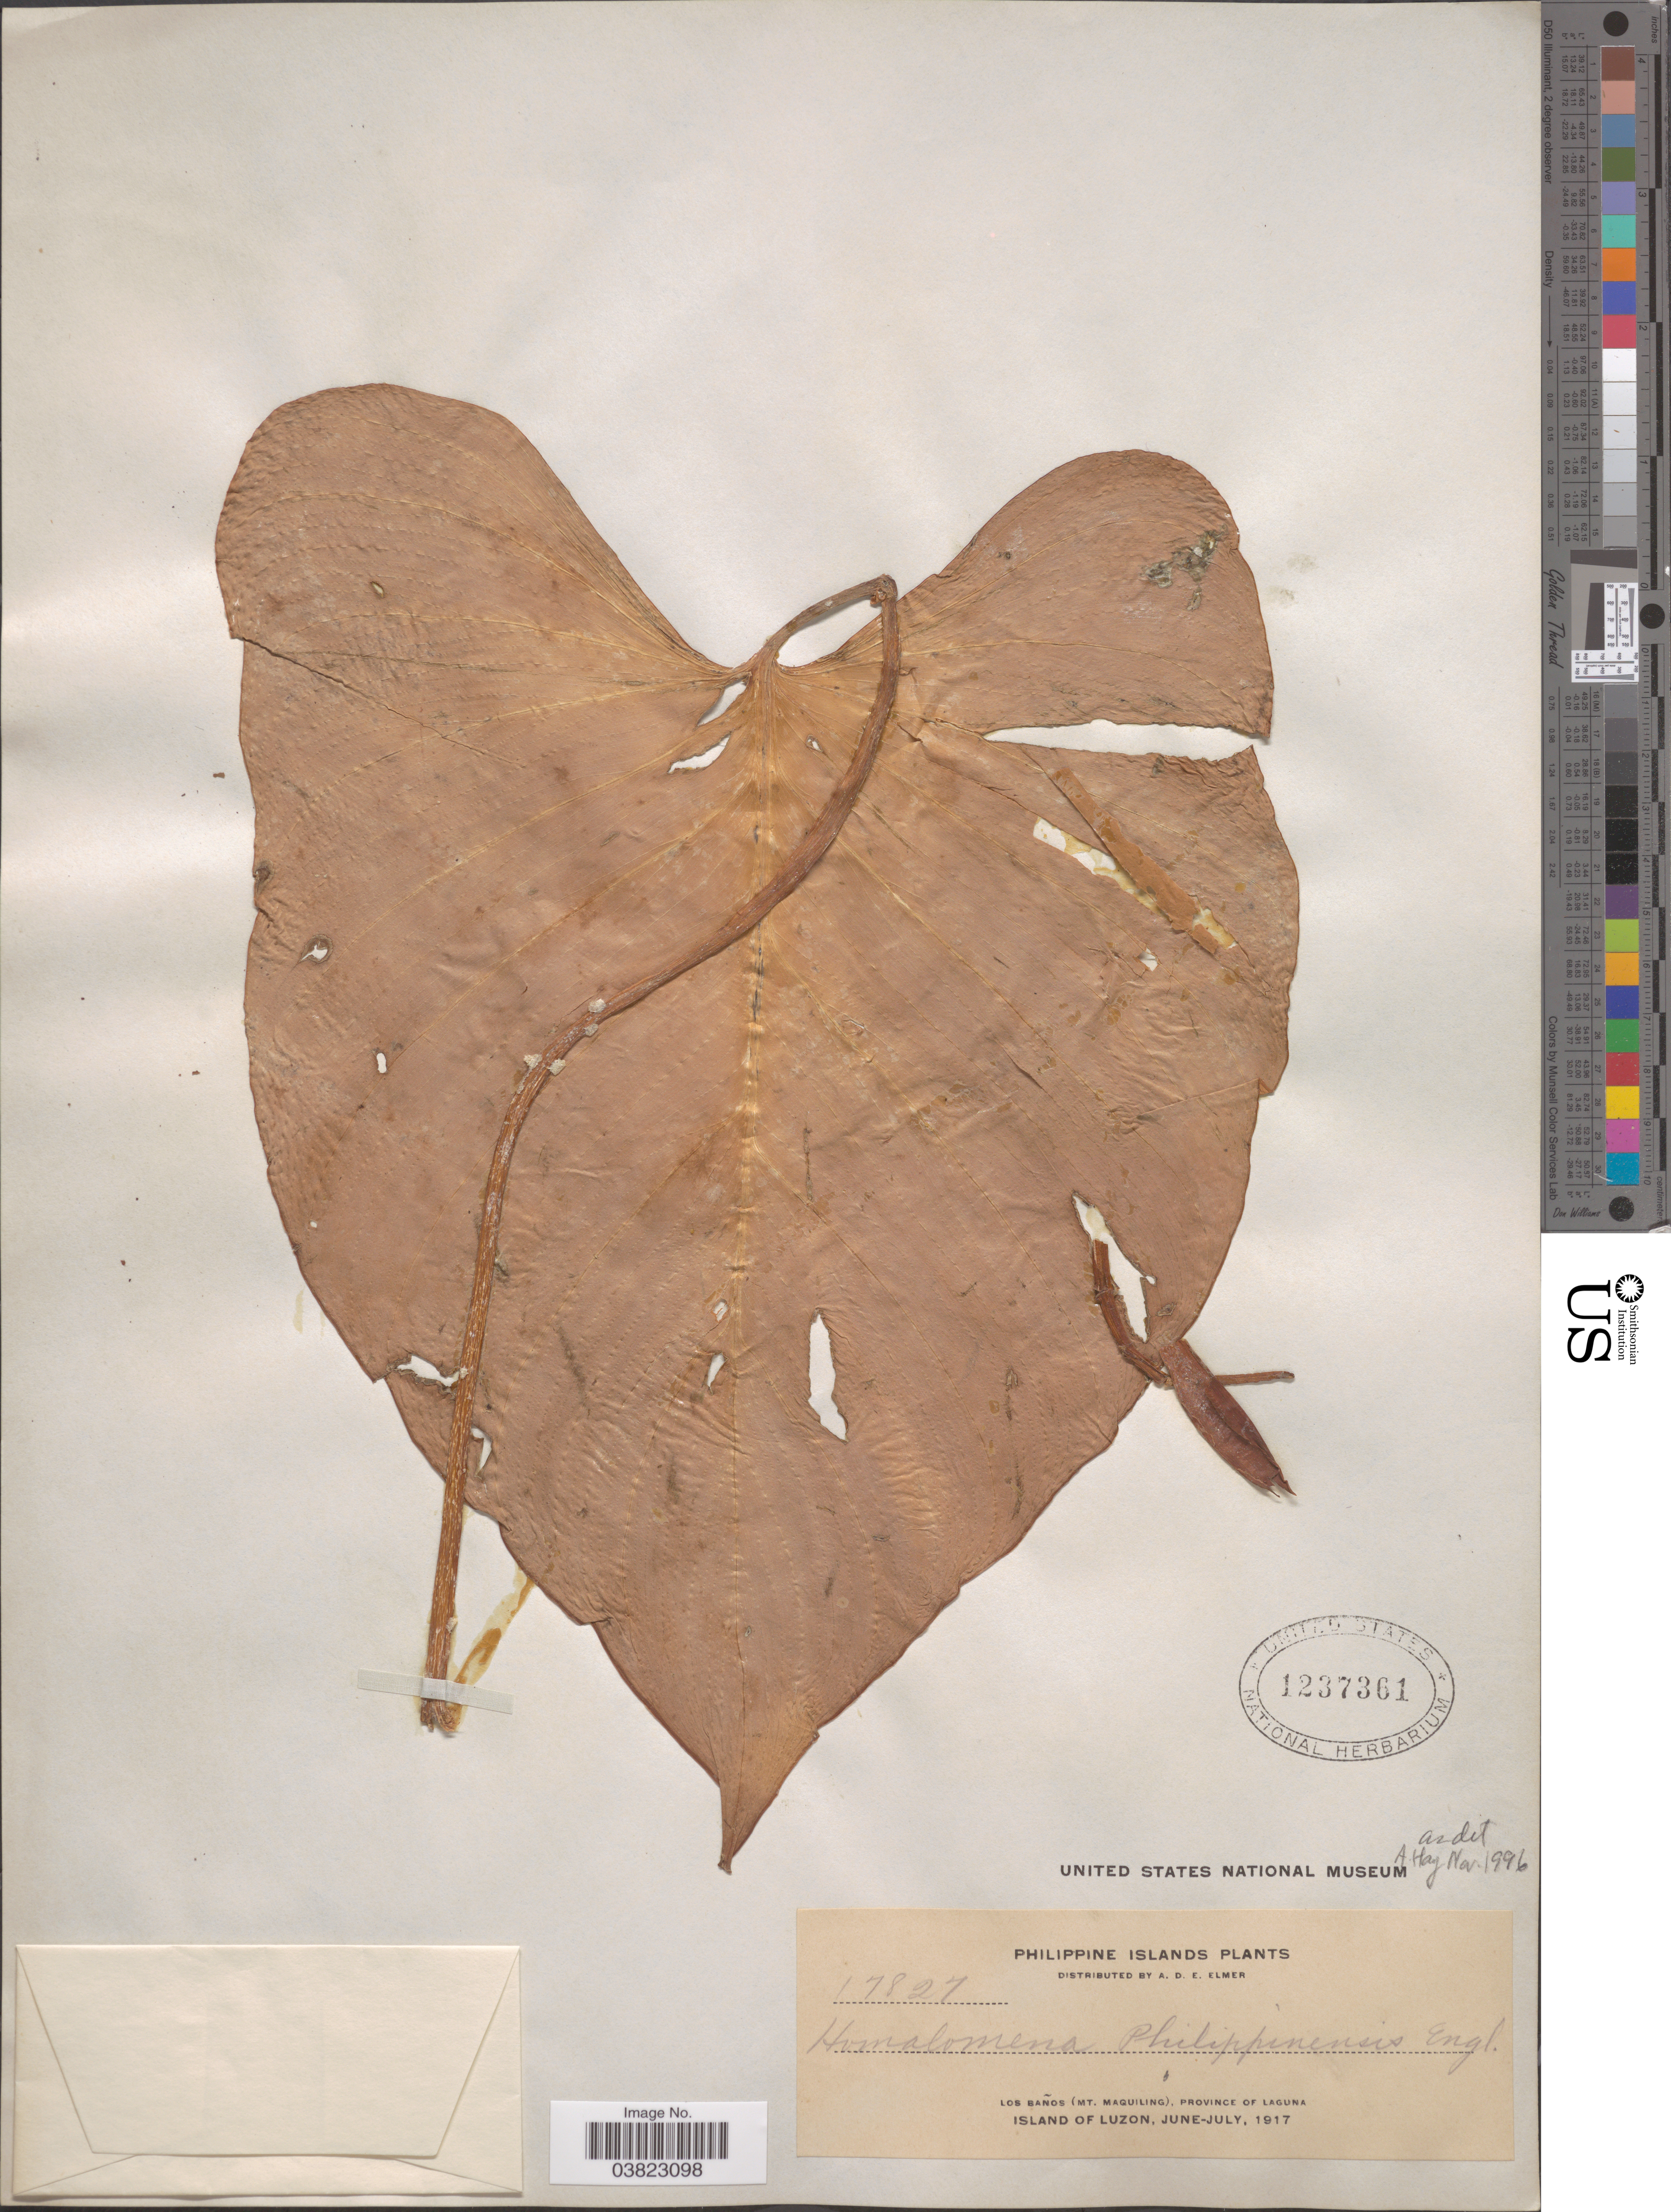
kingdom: Plantae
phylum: Tracheophyta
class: Liliopsida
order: Alismatales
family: Araceae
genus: Homalomena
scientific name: Homalomena philippinensis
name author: Engl.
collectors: A. D. E. Elmer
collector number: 17827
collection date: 1917-06/1917-07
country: Philippines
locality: Philippine Islands. Los Baños (Mt. Maquiling), Province of Laguna. Island of Luzon.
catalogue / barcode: US 1237361